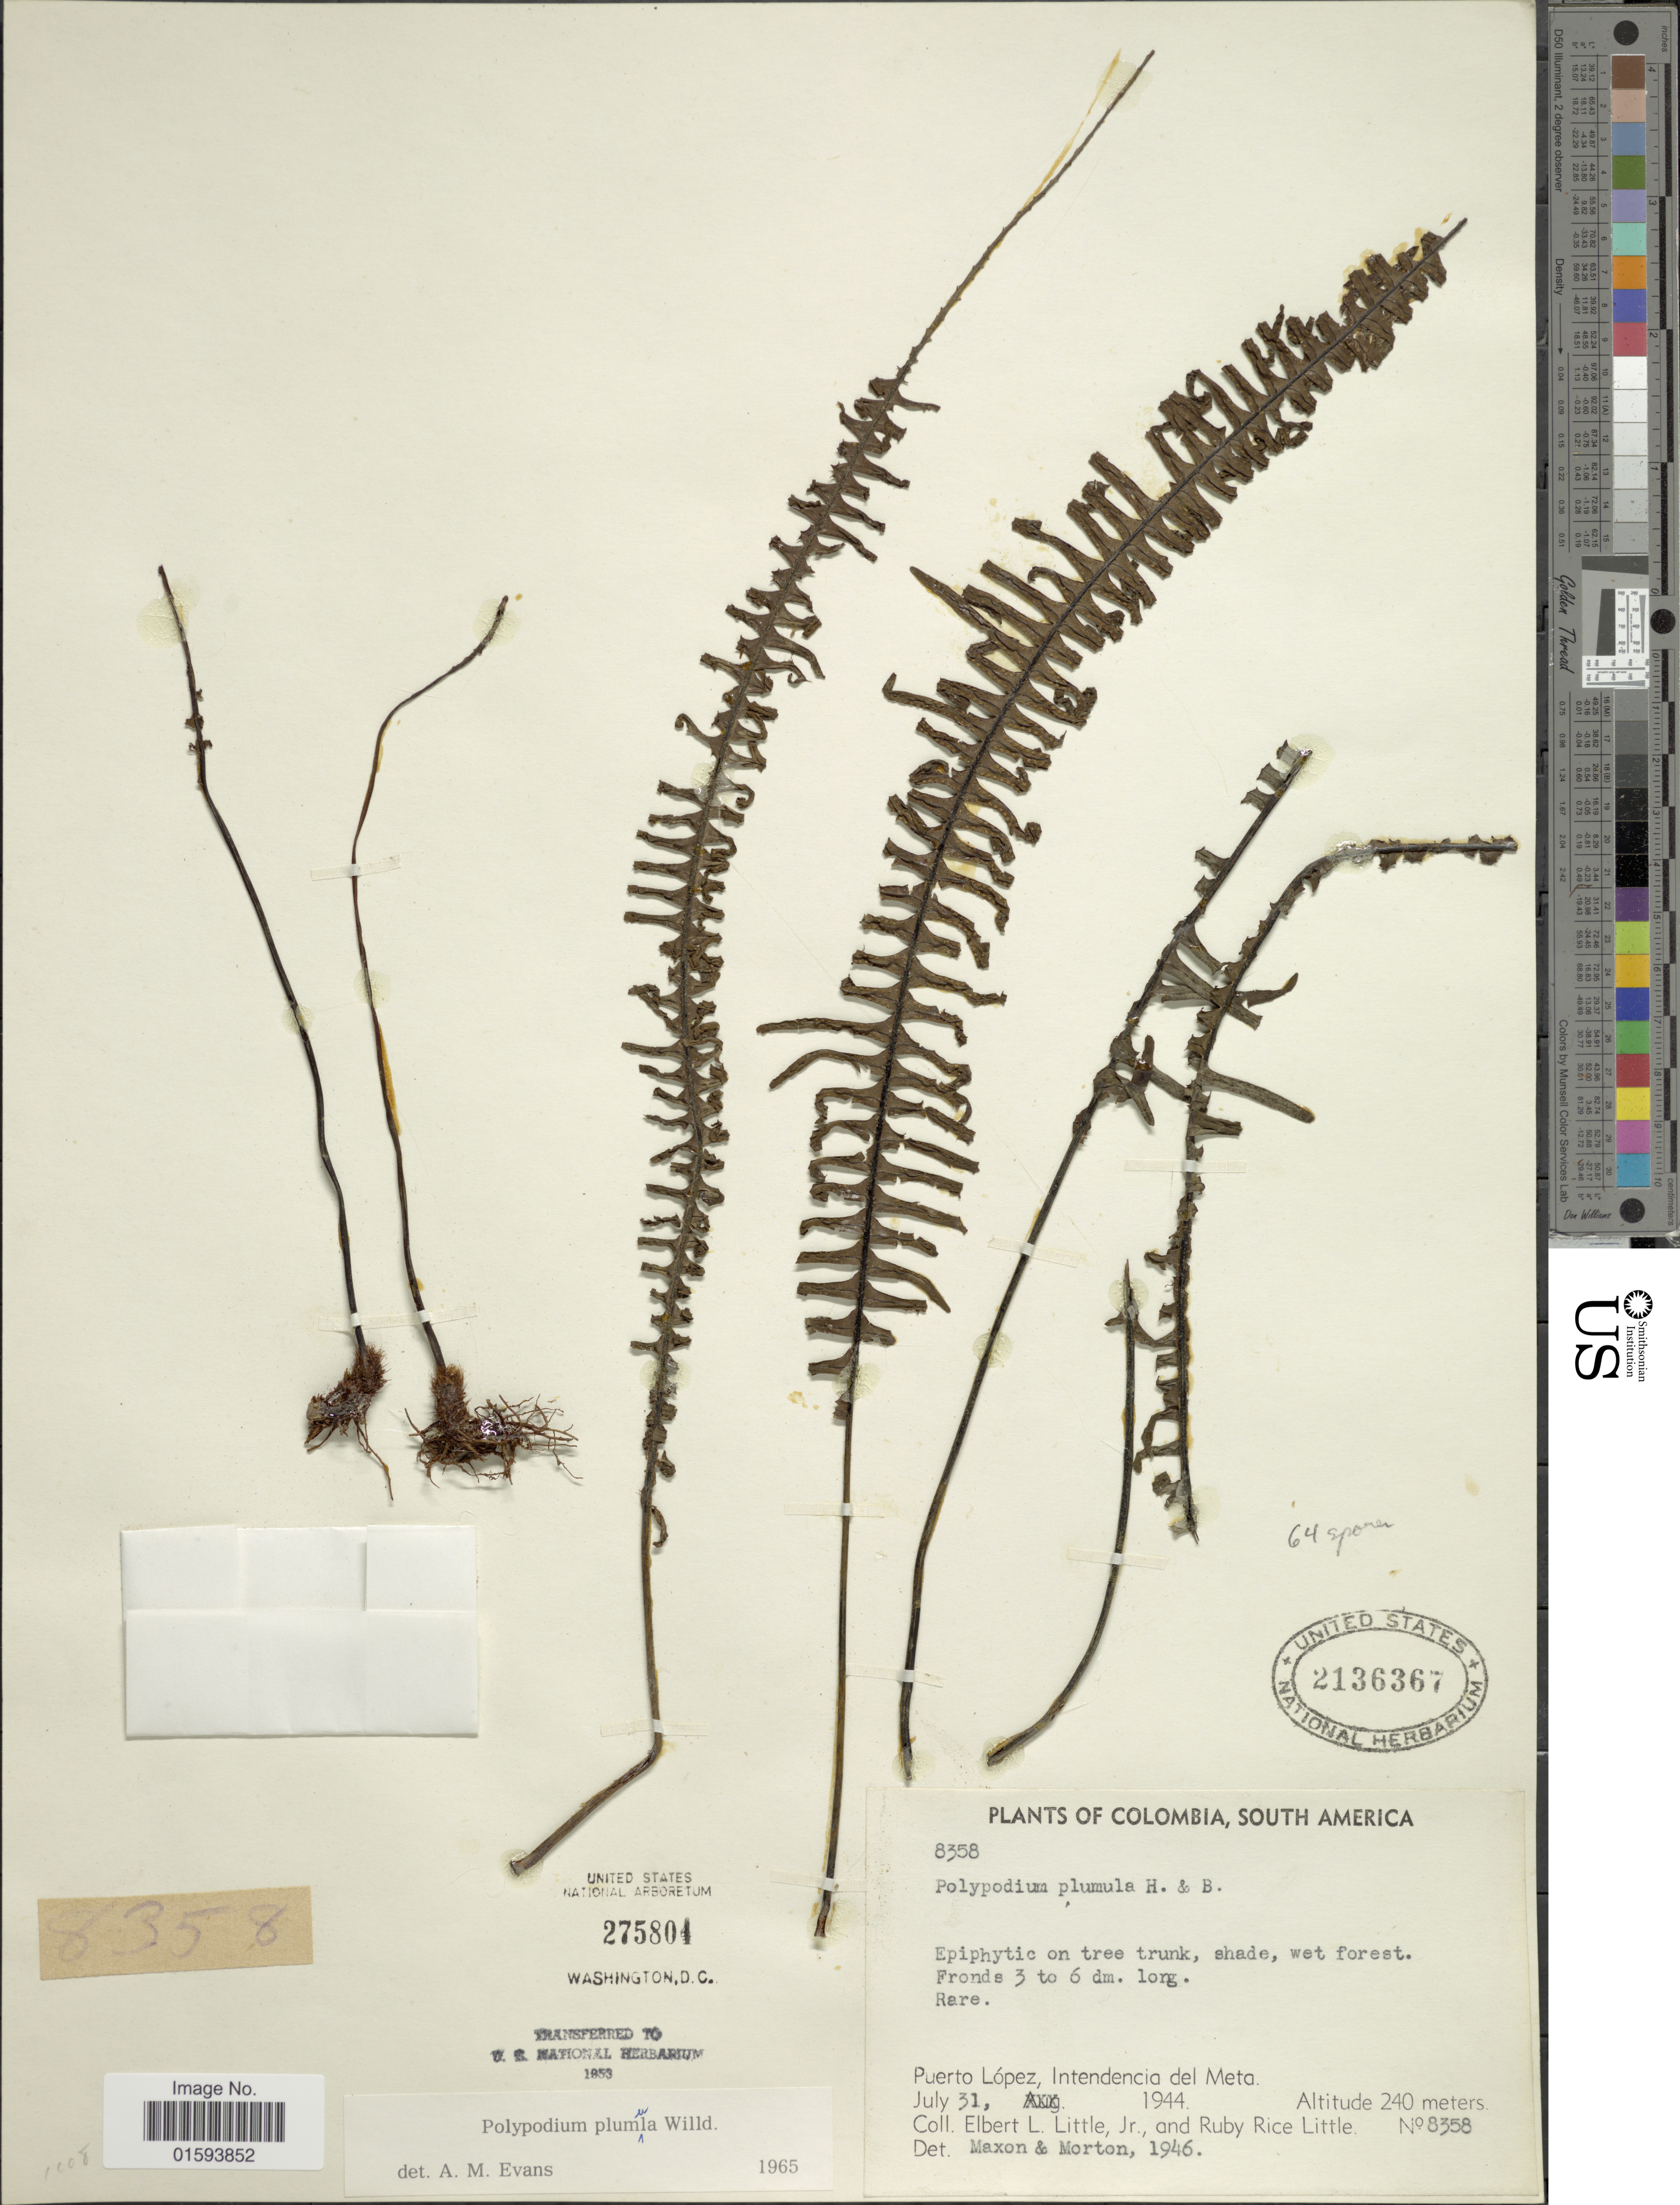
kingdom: Plantae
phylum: Tracheophyta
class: Polypodiopsida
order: Polypodiales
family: Polypodiaceae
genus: Pecluma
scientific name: Pecluma plumula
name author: (Humb. & Bonpl. ex Willd.) M.G. Price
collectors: E. L. Little & R. R. Little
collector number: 8358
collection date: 1944-07-31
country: Colombia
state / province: Meta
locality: Puerto Lopez, Intendencia del Meta.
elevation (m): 240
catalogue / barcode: US 2136367